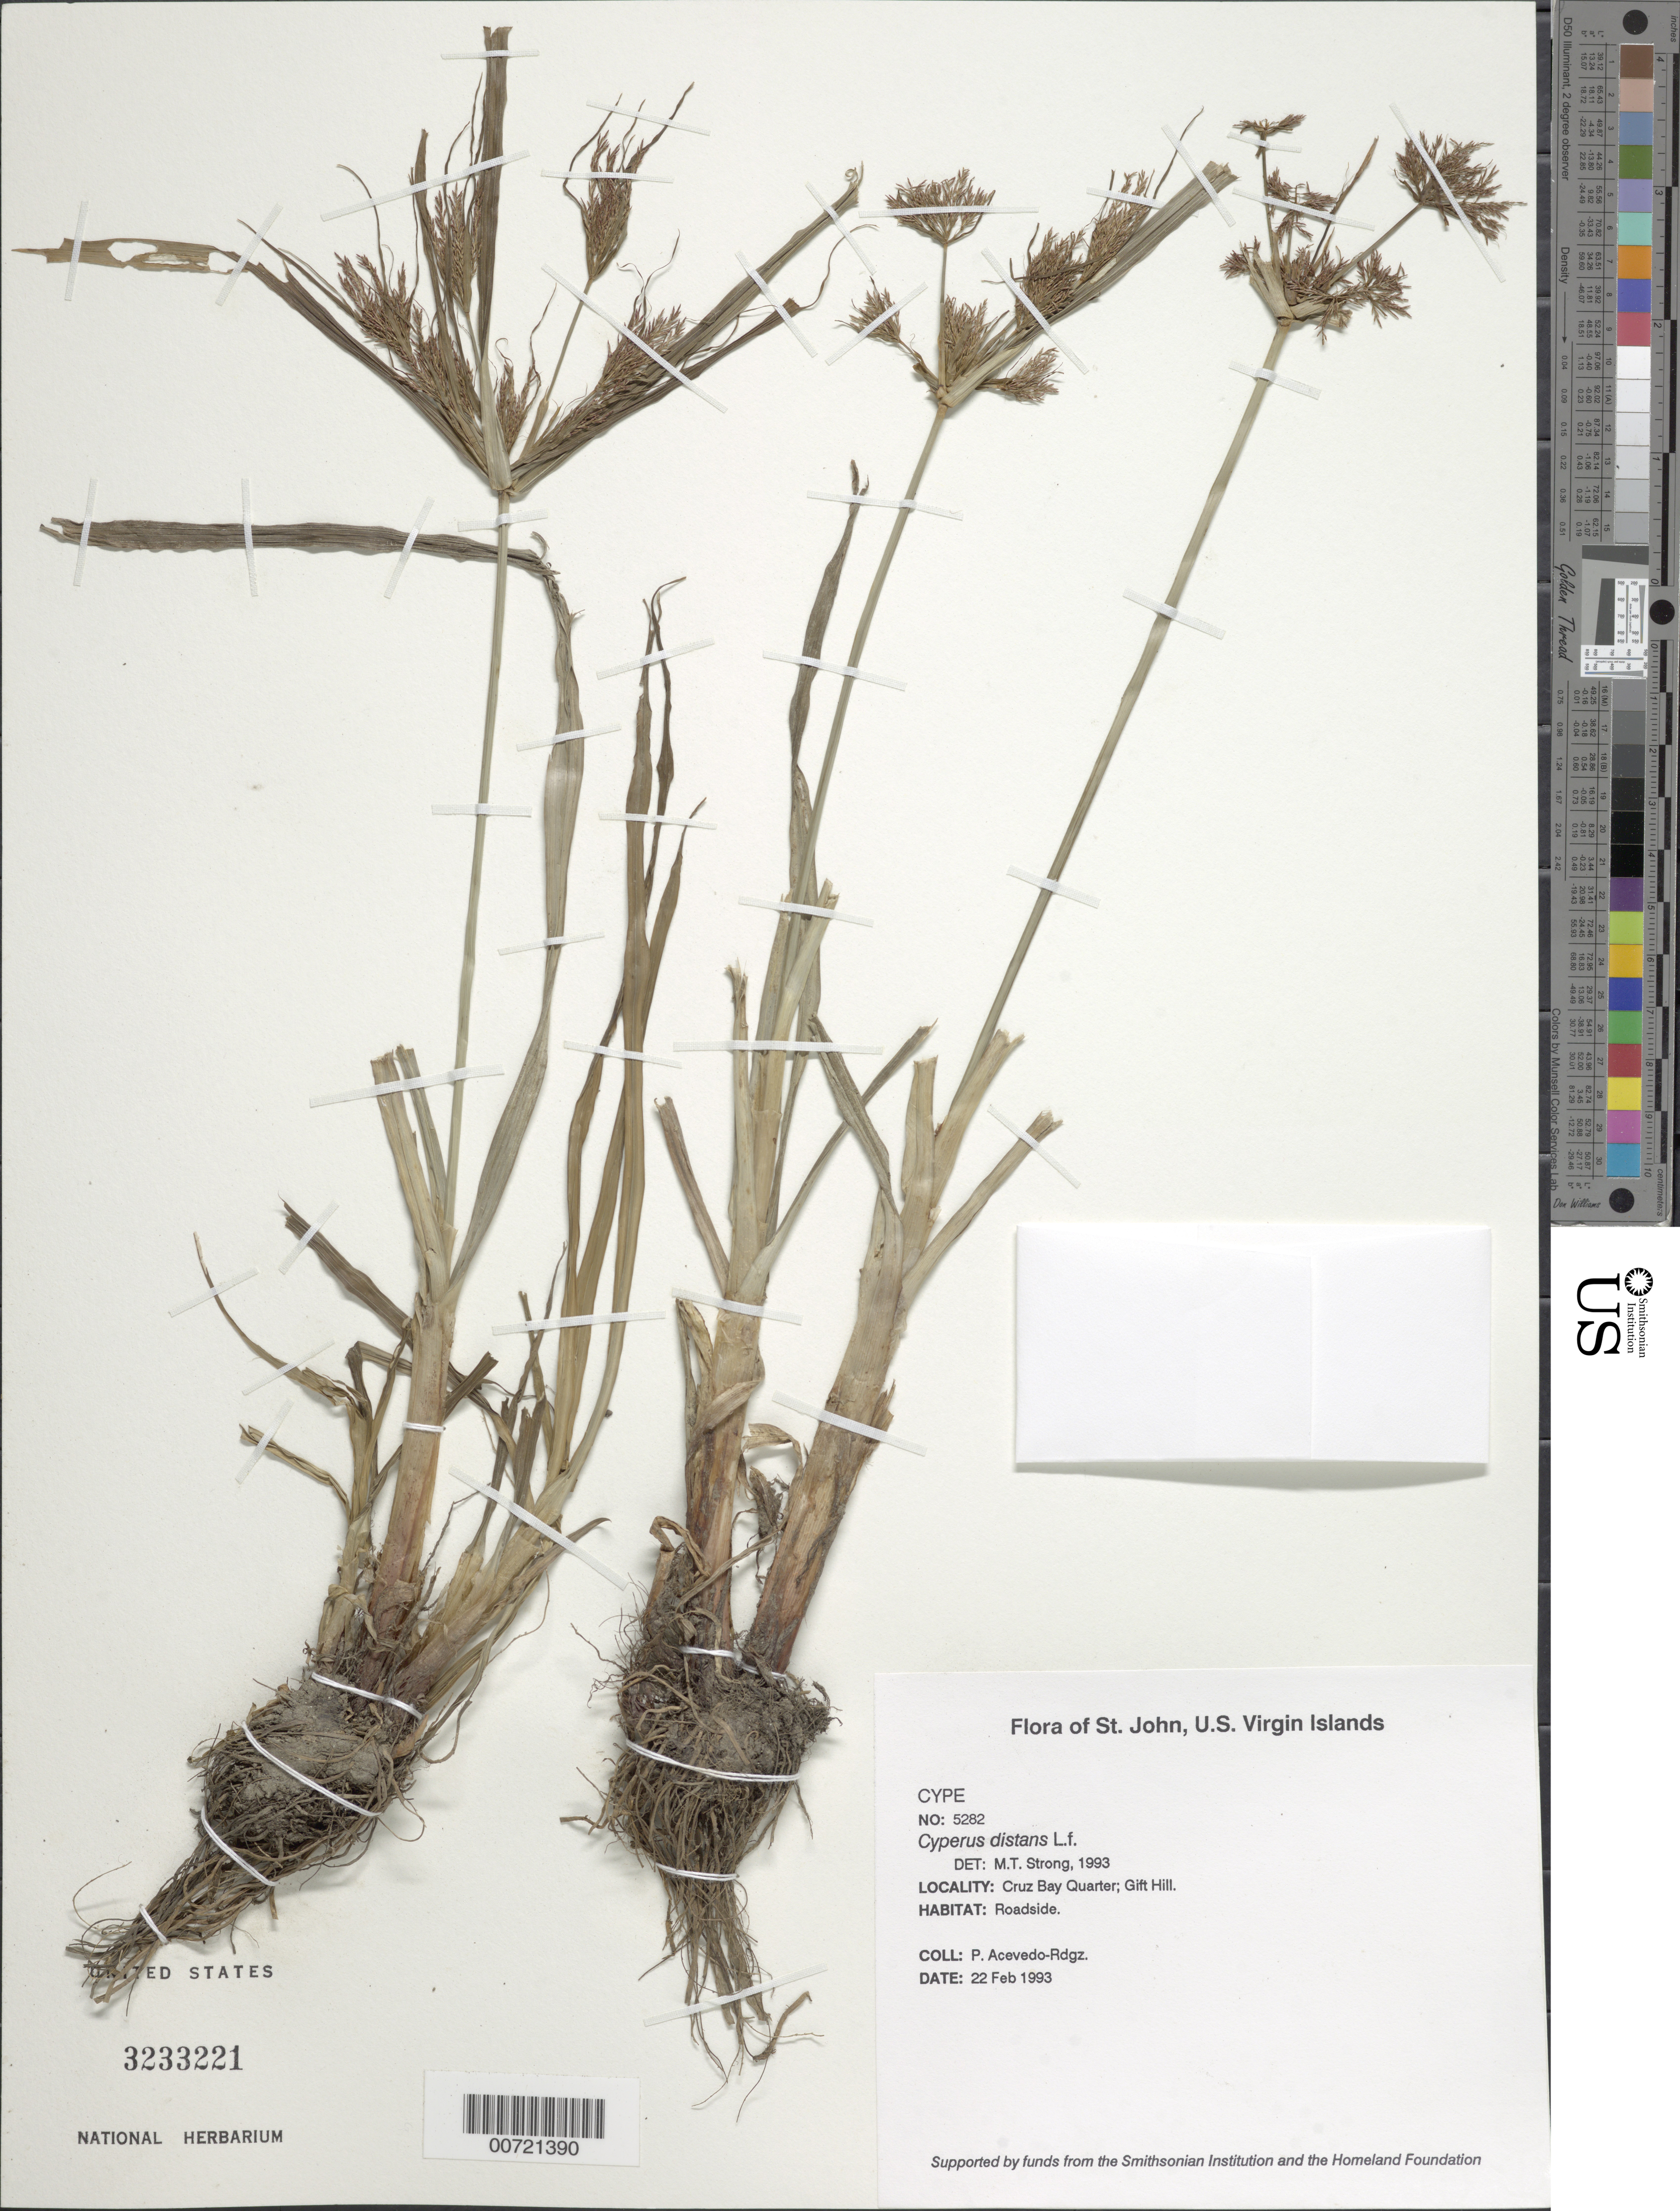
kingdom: Plantae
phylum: Tracheophyta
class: Liliopsida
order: Poales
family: Cyperaceae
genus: Cyperus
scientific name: Cyperus distans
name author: L. f.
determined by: Strong, M. T., (US), Smithsonian Institution - National Museum of Natural History (UNITED STATES)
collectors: P. Acevedo-Rodr.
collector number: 5282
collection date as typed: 22 Feb 1993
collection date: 1993-02-22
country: U.S. Virgin Islands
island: St. John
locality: Cruz Bay Quarter; Gift Hill.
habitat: Roadside.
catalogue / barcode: US 3233221